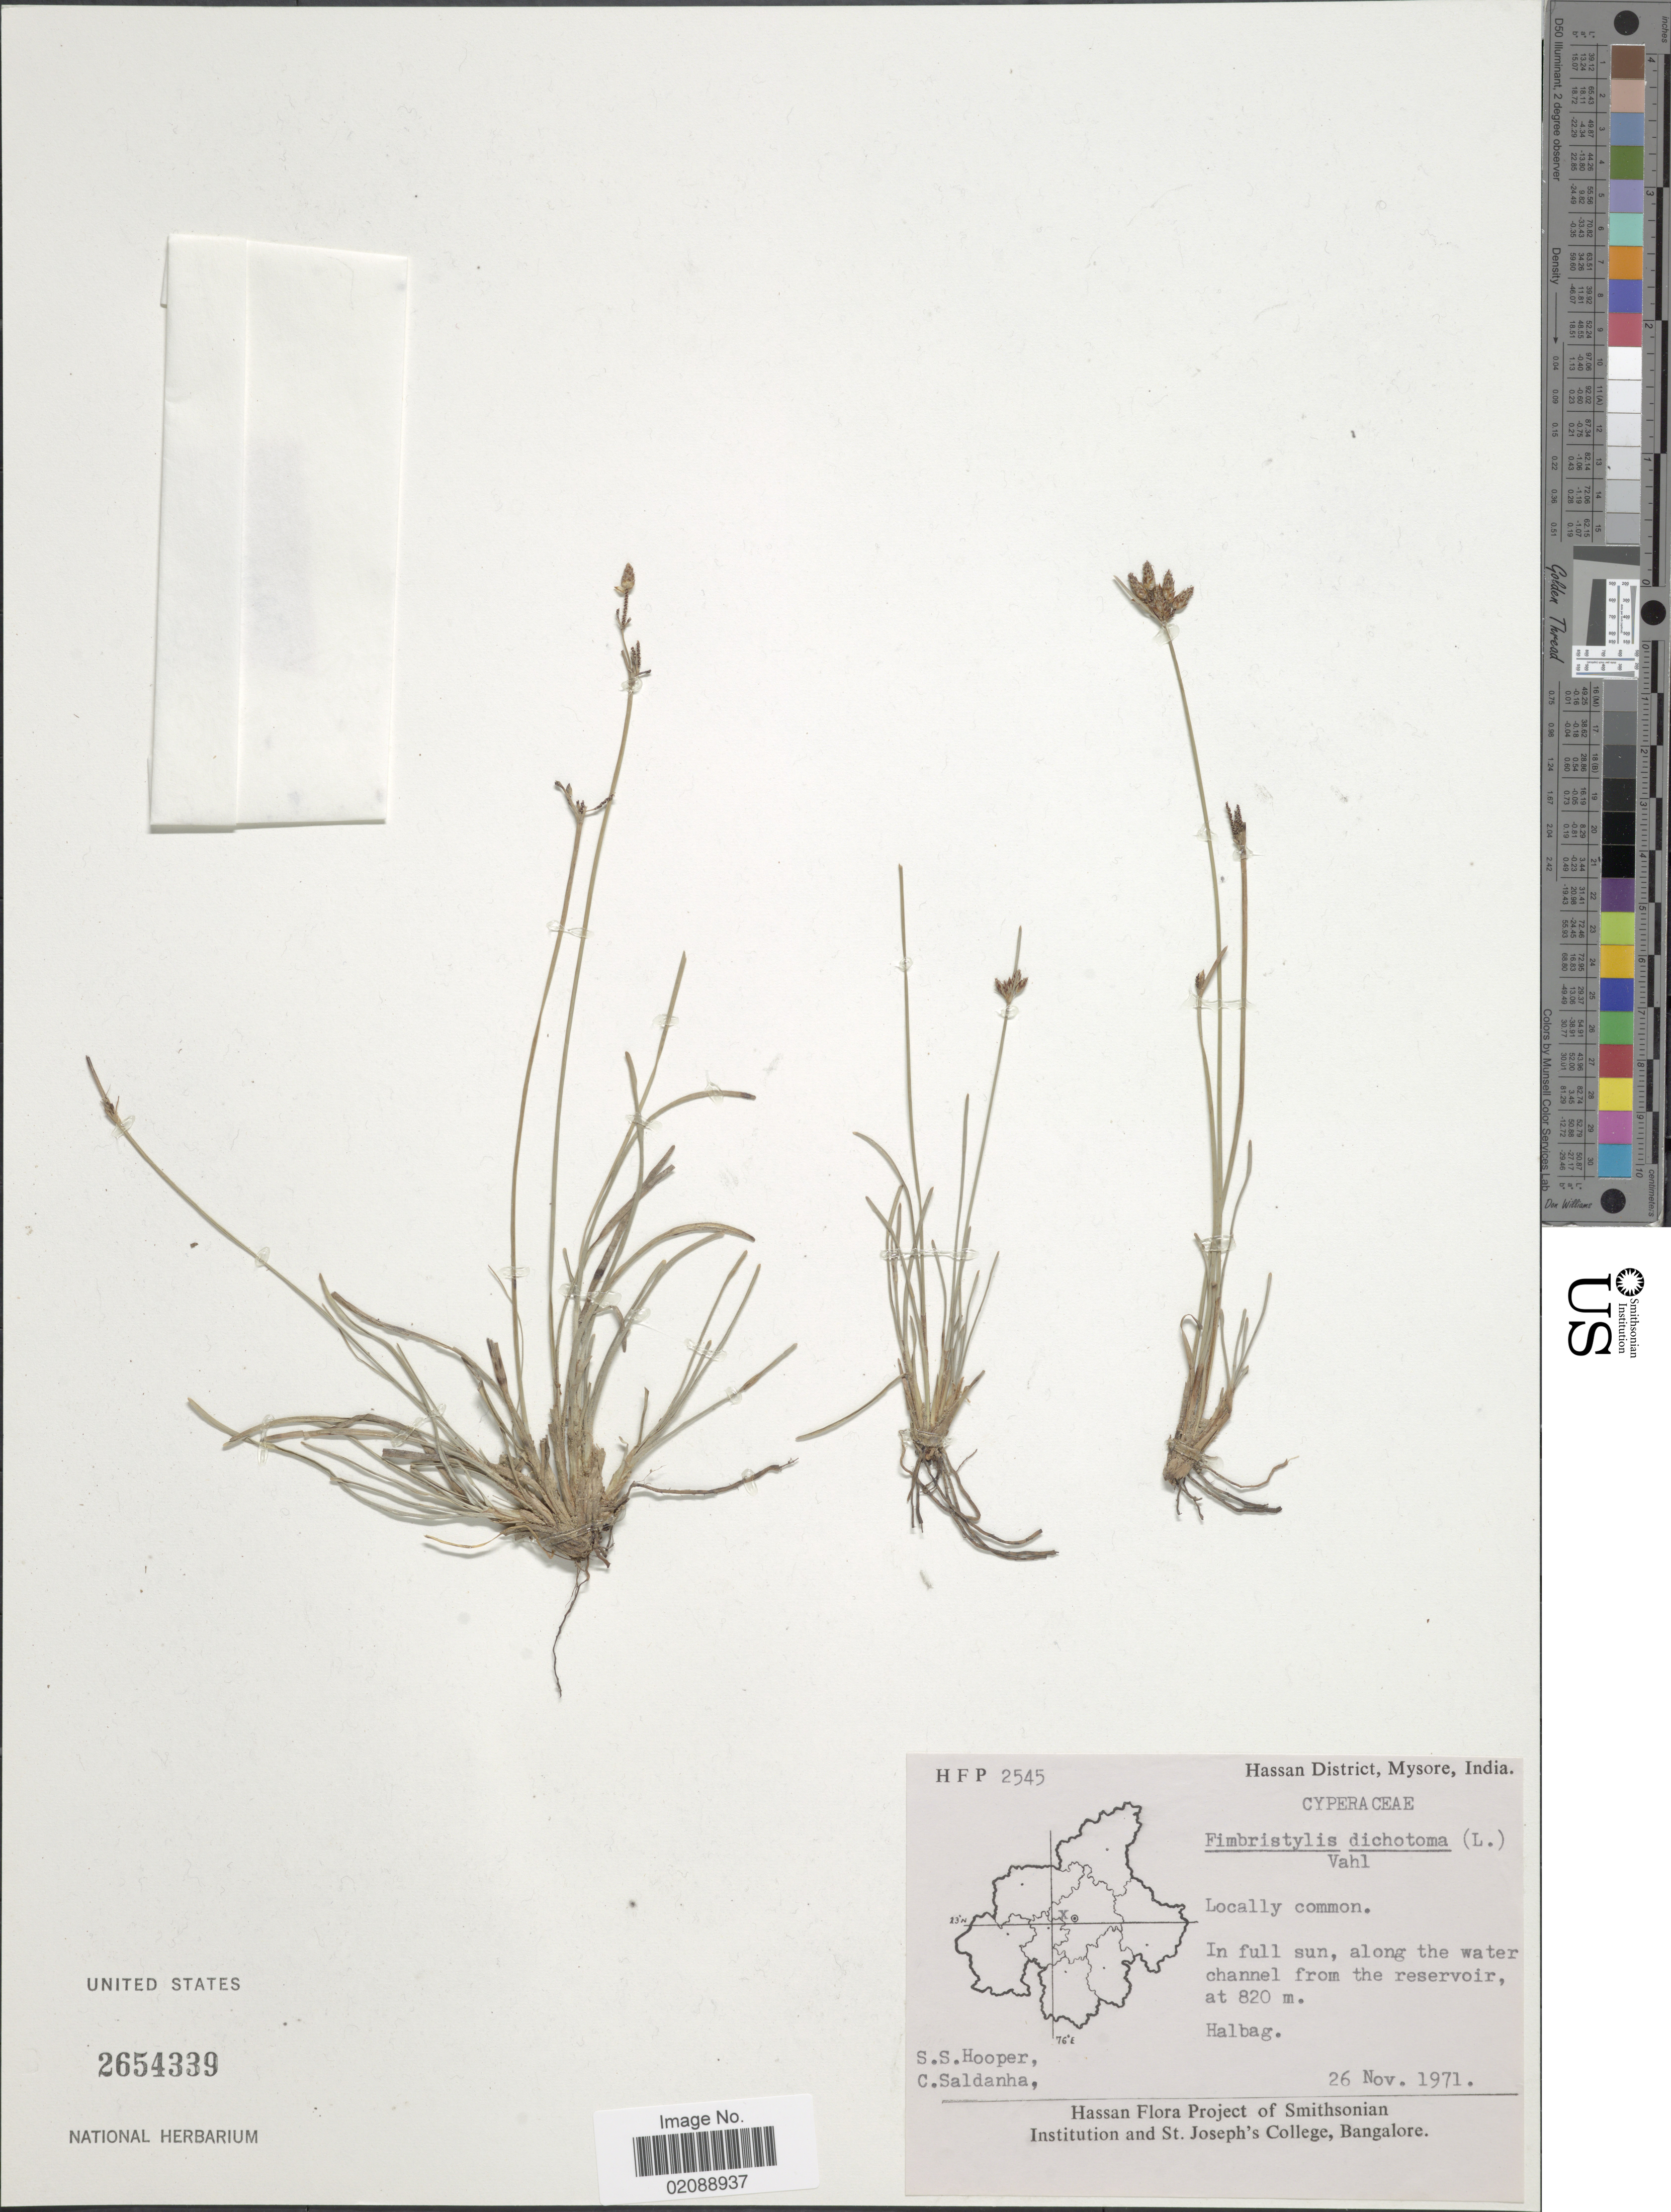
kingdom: Plantae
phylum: Tracheophyta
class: Liliopsida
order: Poales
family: Cyperaceae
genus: Fimbristylis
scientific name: Fimbristylis dichotoma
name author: (L.) Vahl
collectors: S. S. Hooper & K. N. Gandhi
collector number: HFP 2545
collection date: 1971-11-26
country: India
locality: Hassan District, Mysore, along the water channel from the reservoir, Halbag.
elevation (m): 820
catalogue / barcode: US 2654339